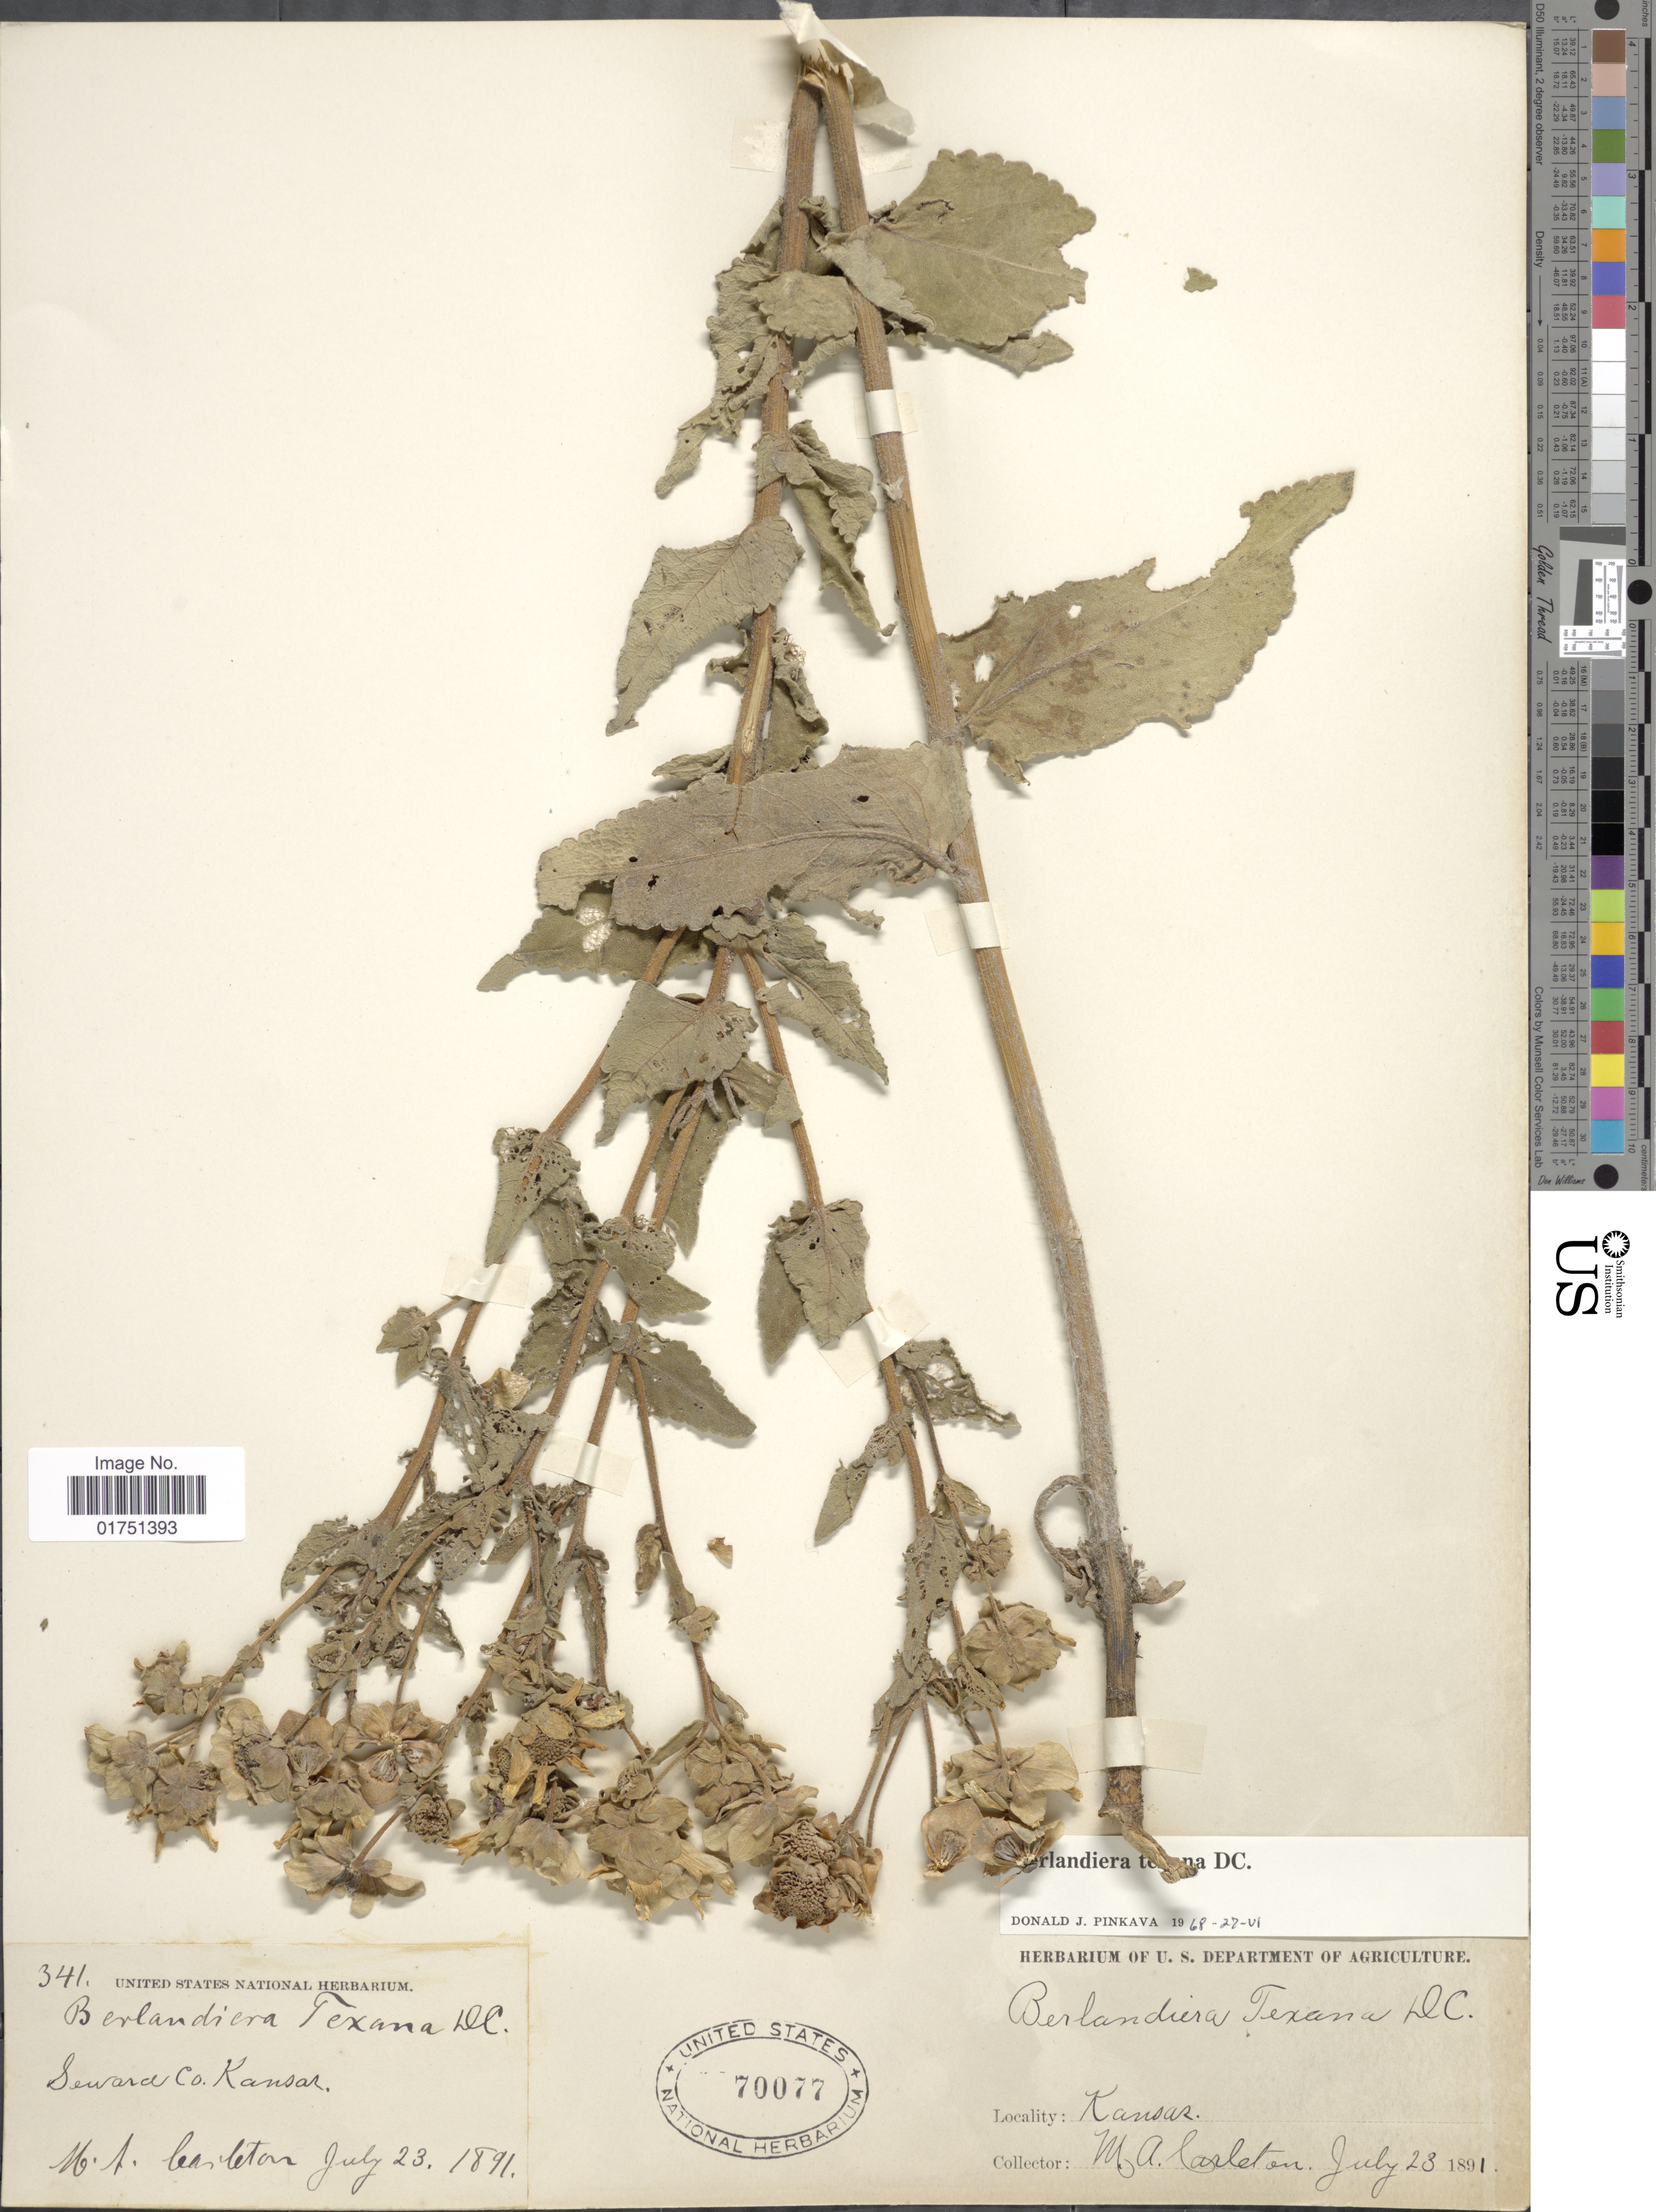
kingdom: Plantae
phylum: Tracheophyta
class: Magnoliopsida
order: Asterales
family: Asteraceae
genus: Berlandiera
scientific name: Berlandiera texana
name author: DC.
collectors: M. A. Carleton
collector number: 341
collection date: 1891-07-23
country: United States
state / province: Kansas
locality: Seward Co. Kansas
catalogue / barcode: US 70077